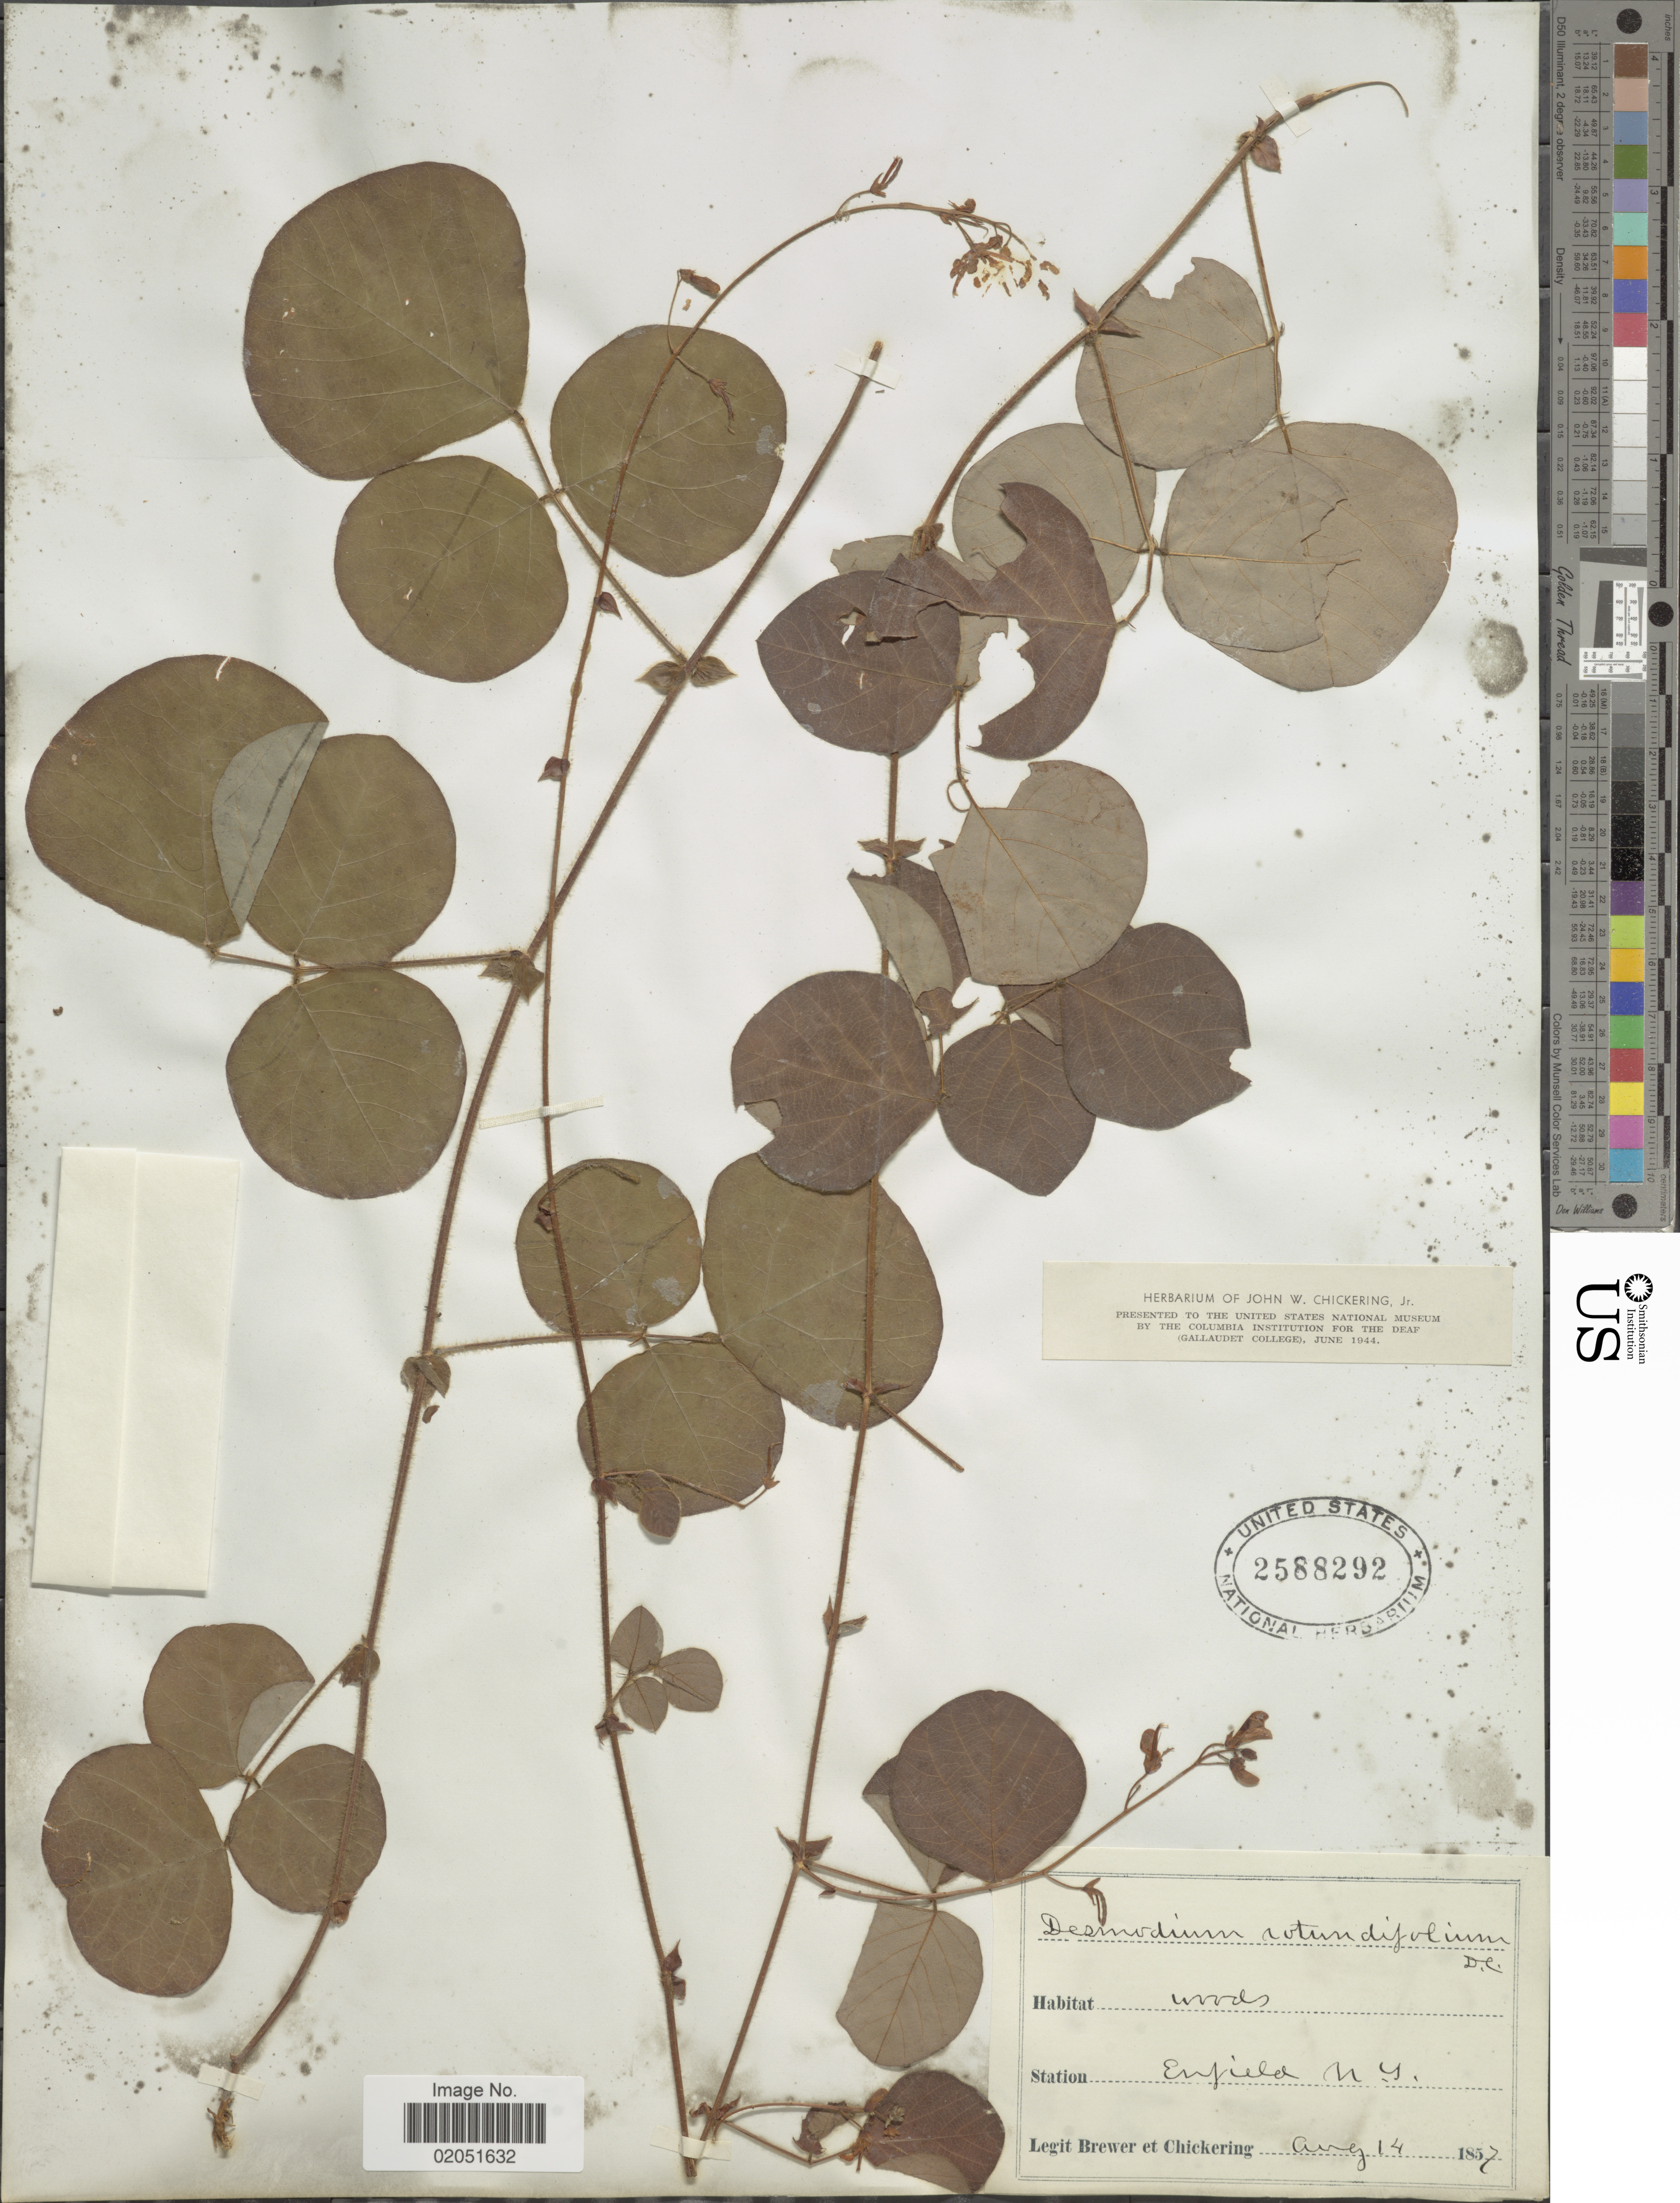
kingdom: Plantae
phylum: Tracheophyta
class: Magnoliopsida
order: Fabales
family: Fabaceae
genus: Desmodium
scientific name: Desmodium rotundifolium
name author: DC.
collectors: -. Brewer & -. Chickering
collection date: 1857-08-14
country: United States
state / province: New York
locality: Enfield, N.Y.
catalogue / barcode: US 2588292